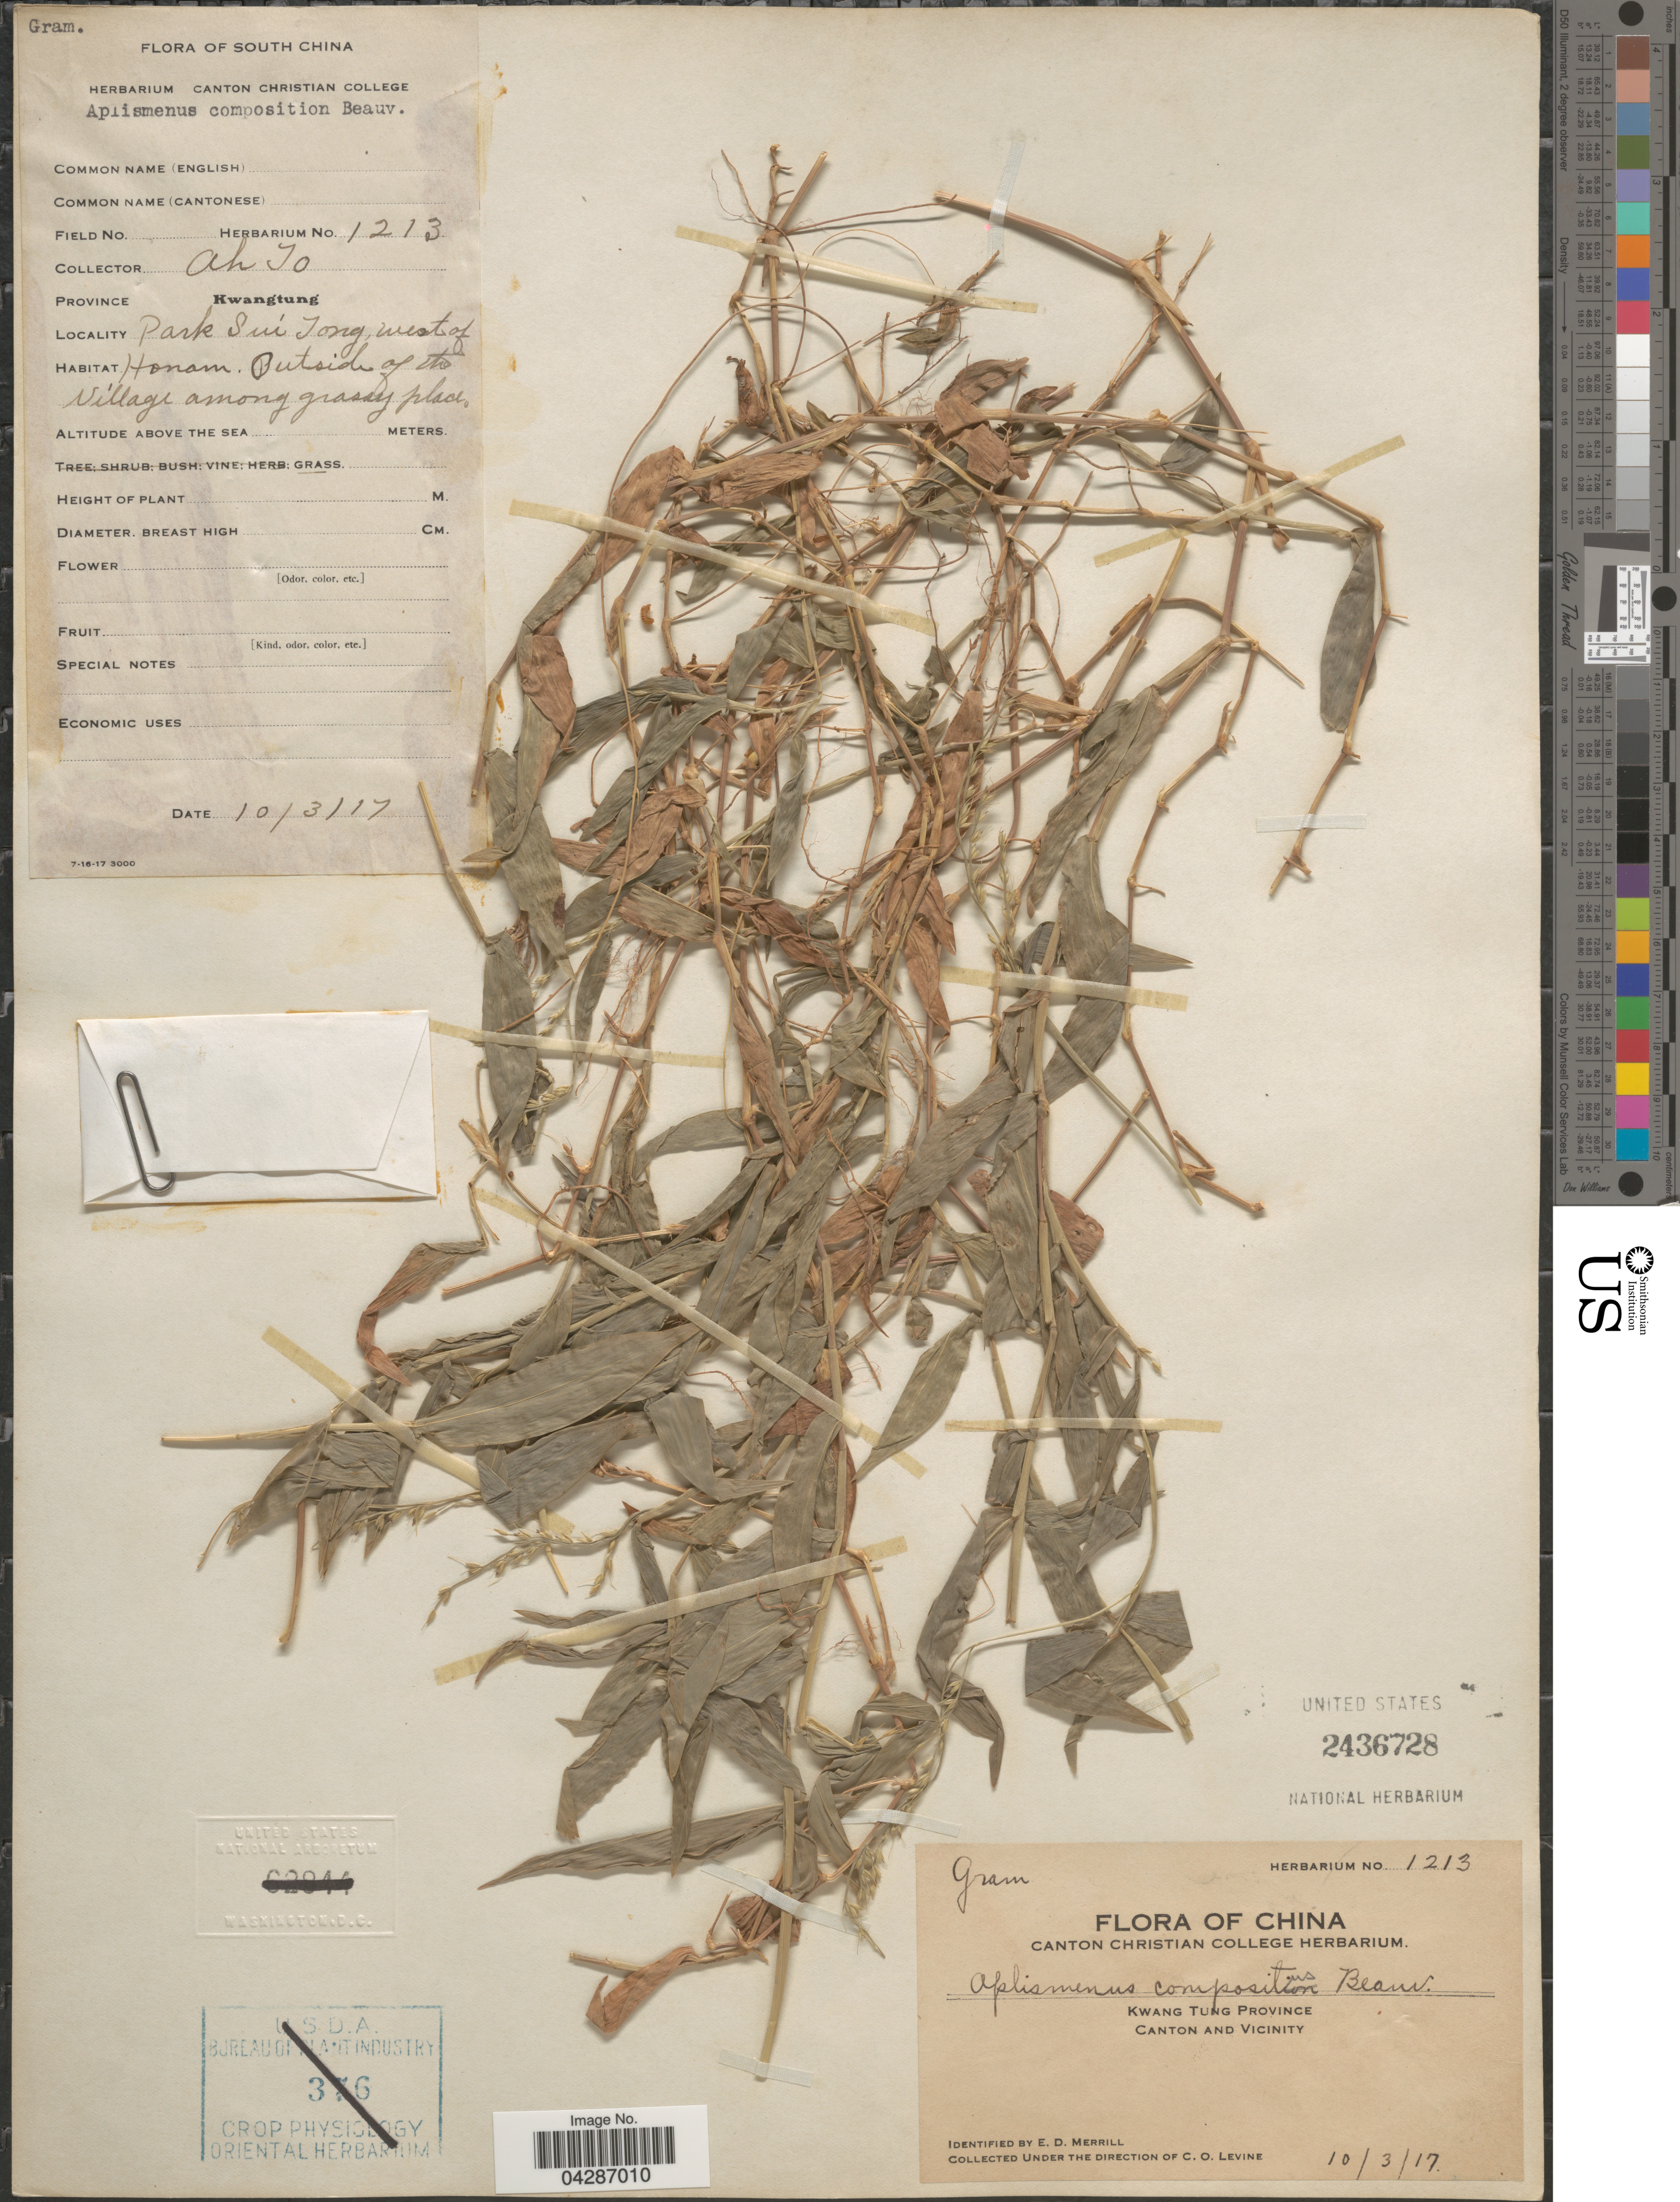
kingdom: Plantae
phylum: Tracheophyta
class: Liliopsida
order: Poales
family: Poaceae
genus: Oplismenus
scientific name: Oplismenus compositus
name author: (L.) P. Beauv.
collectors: Ah To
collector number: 1213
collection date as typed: Transcribed d/m/y: 10/3/17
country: China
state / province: Guangdong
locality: Kwang Tung Province. Canton and Vicinity. Park Sui Tong, west of Honam. Outside of the village among grassy place.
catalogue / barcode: US 2436728